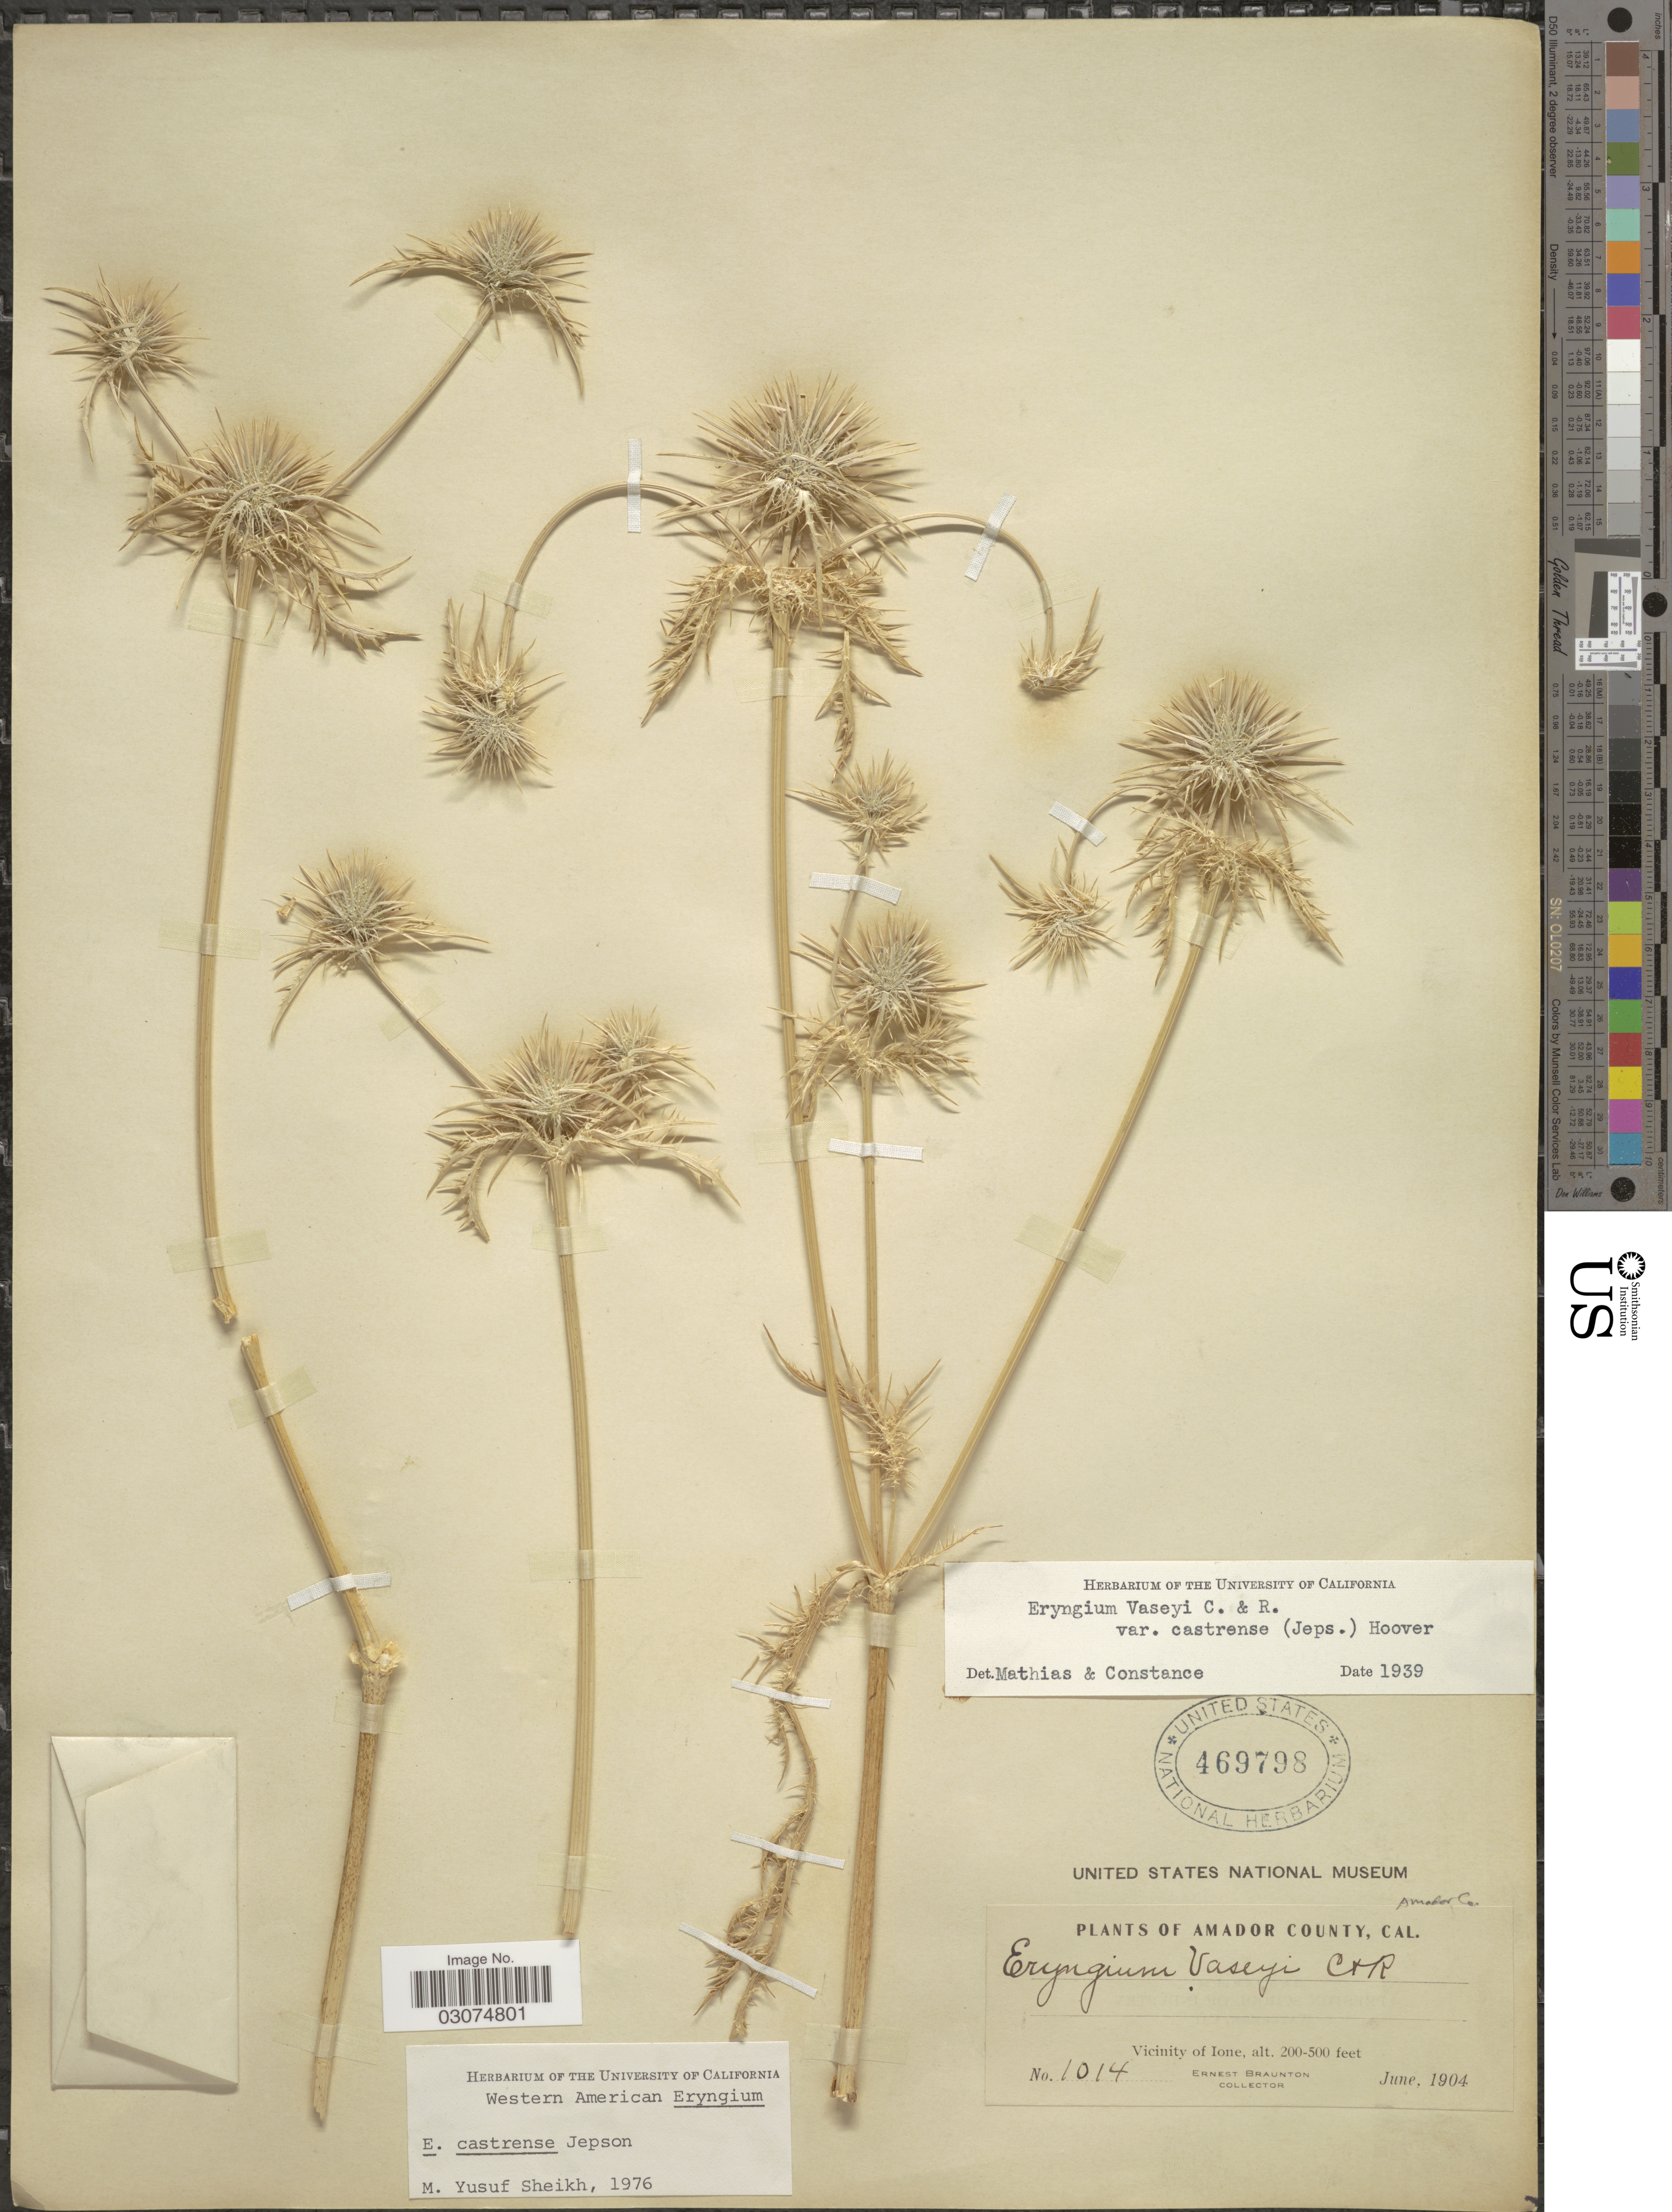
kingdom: Plantae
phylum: Tracheophyta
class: Magnoliopsida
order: Apiales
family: Apiaceae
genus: Eryngium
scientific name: Eryngium castrense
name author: Jeps.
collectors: E. Braunton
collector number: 1014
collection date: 1904-06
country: United States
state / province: California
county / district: Amador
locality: Amadro County, Cal. Vicinity of Ione.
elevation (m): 61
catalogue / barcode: US 469798